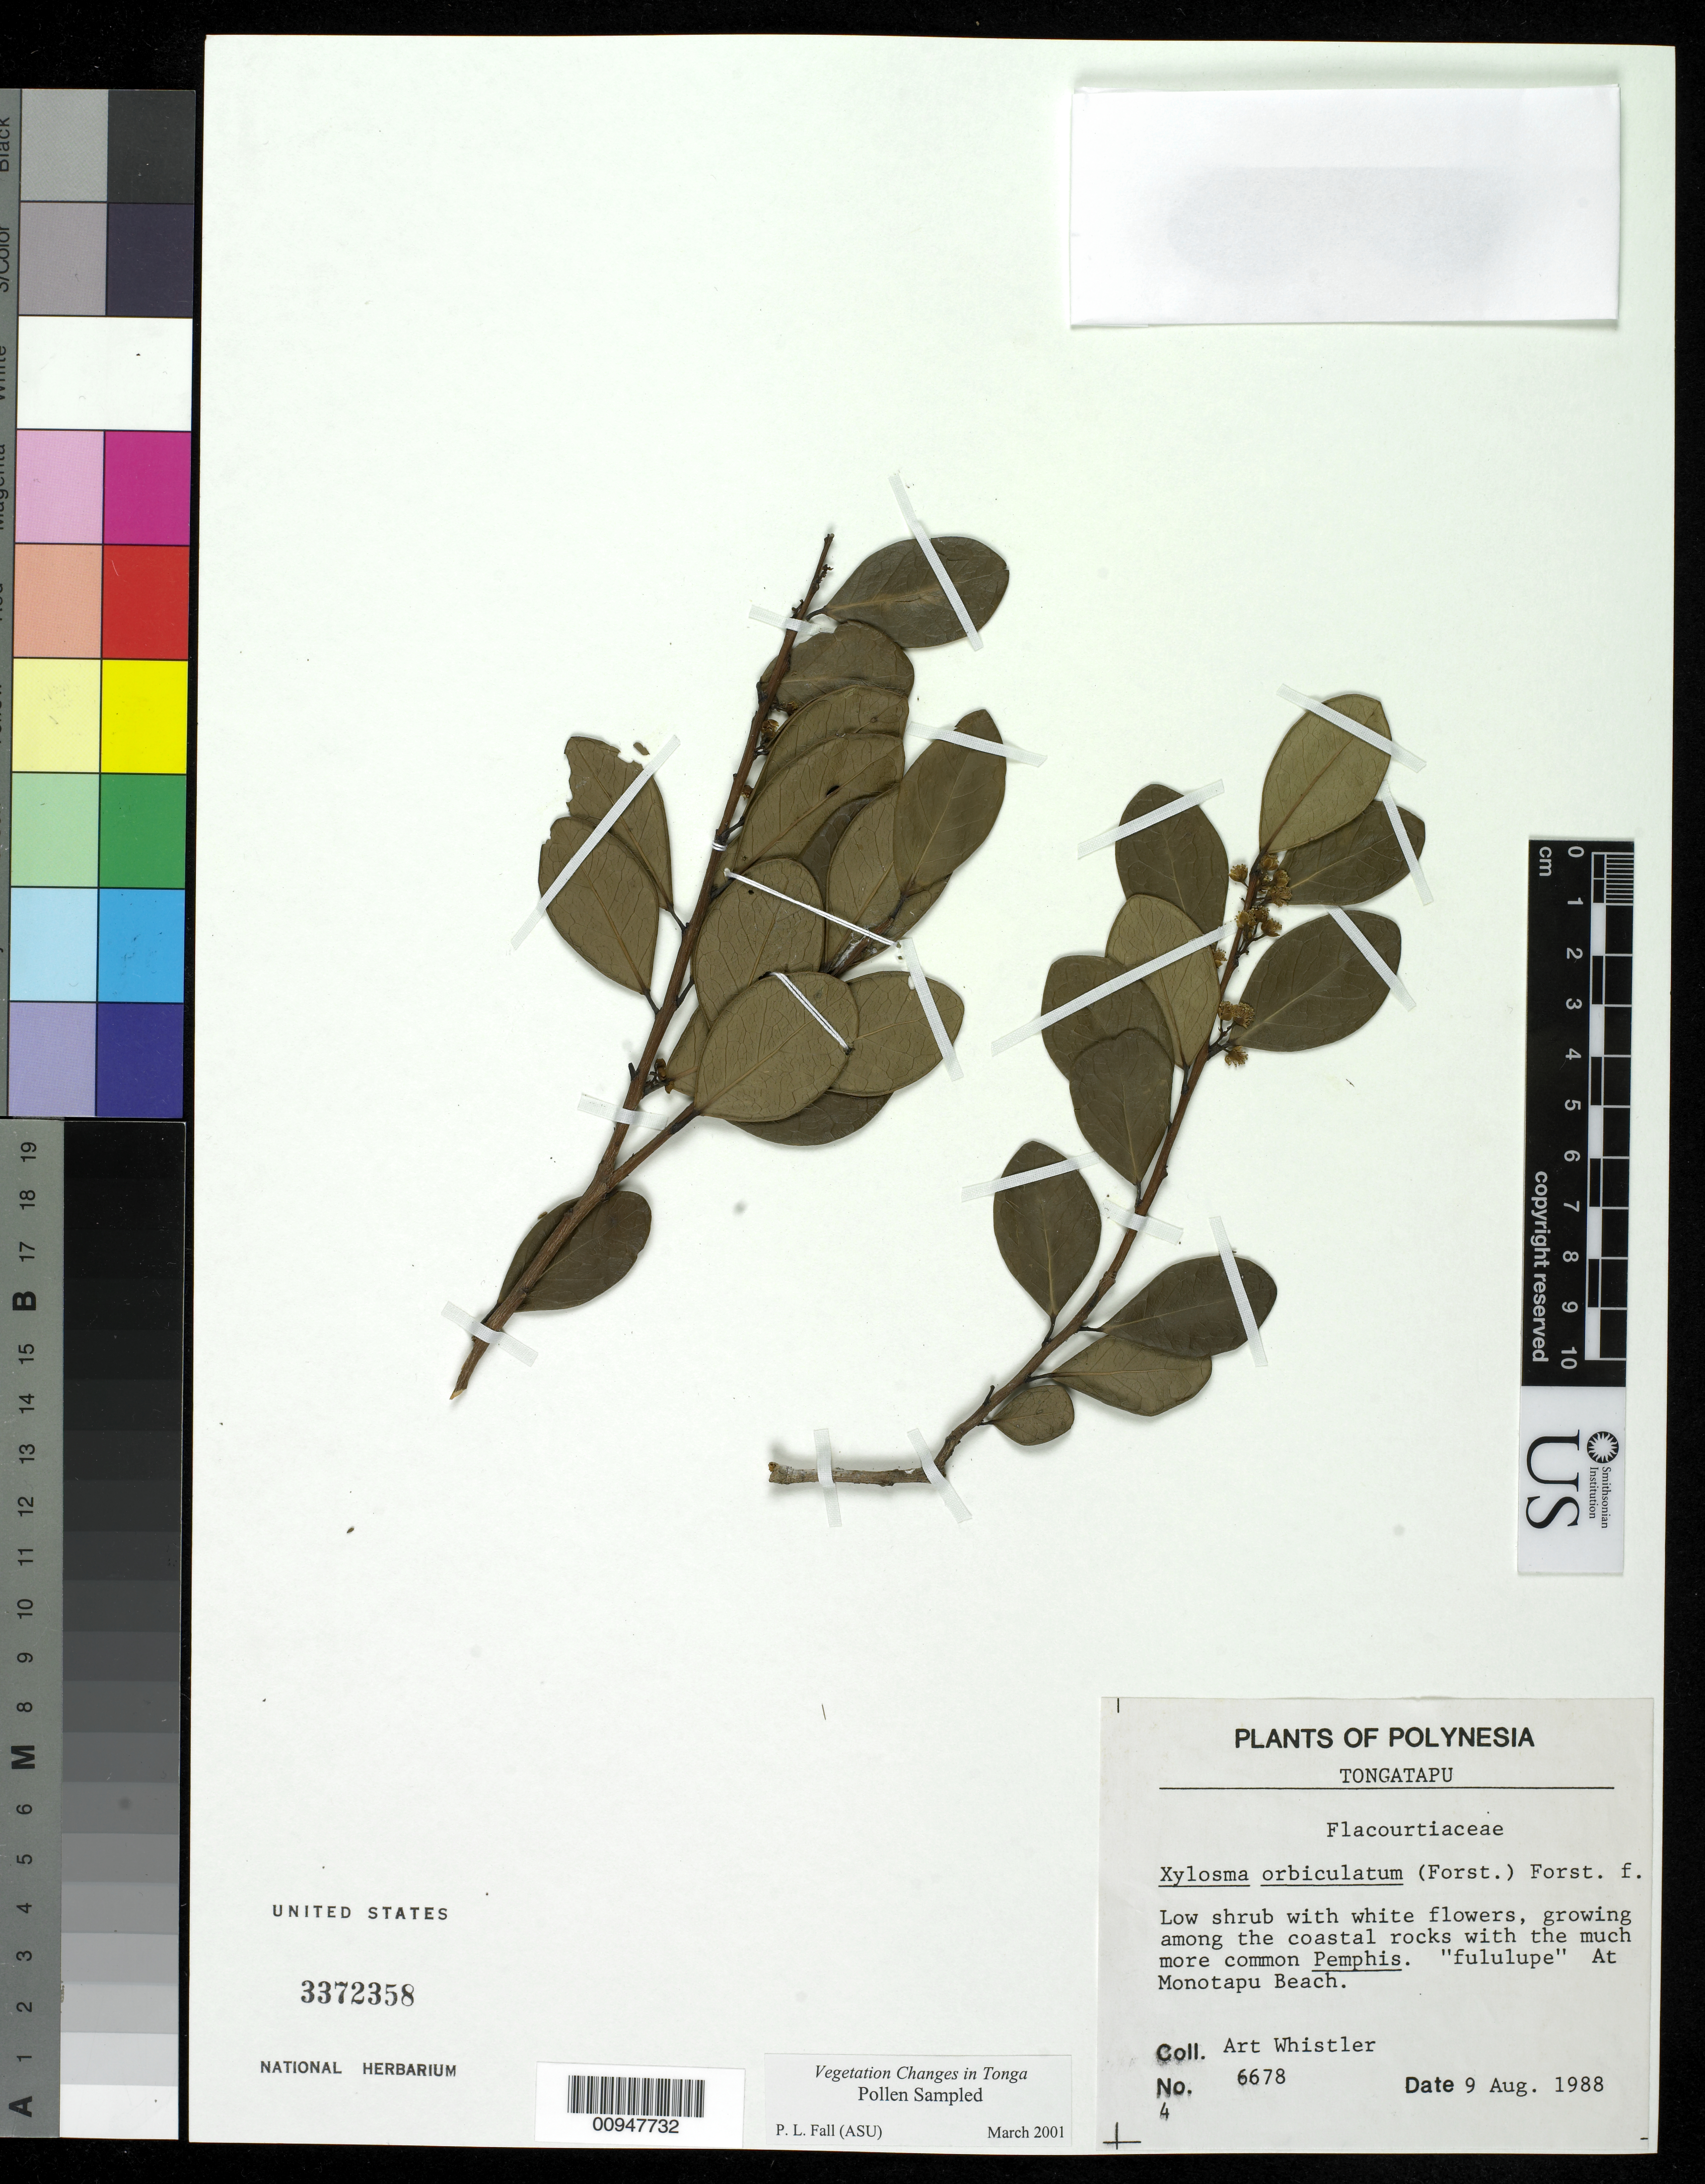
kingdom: Plantae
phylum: Tracheophyta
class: Magnoliopsida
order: Malpighiales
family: Salicaceae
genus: Xylosma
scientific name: Xylosma orbiculata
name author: G. Forst.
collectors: A. Whistler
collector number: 6678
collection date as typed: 10 Aug 1988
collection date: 1988-08-10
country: Tonga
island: Tongatapu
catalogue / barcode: US 3372358